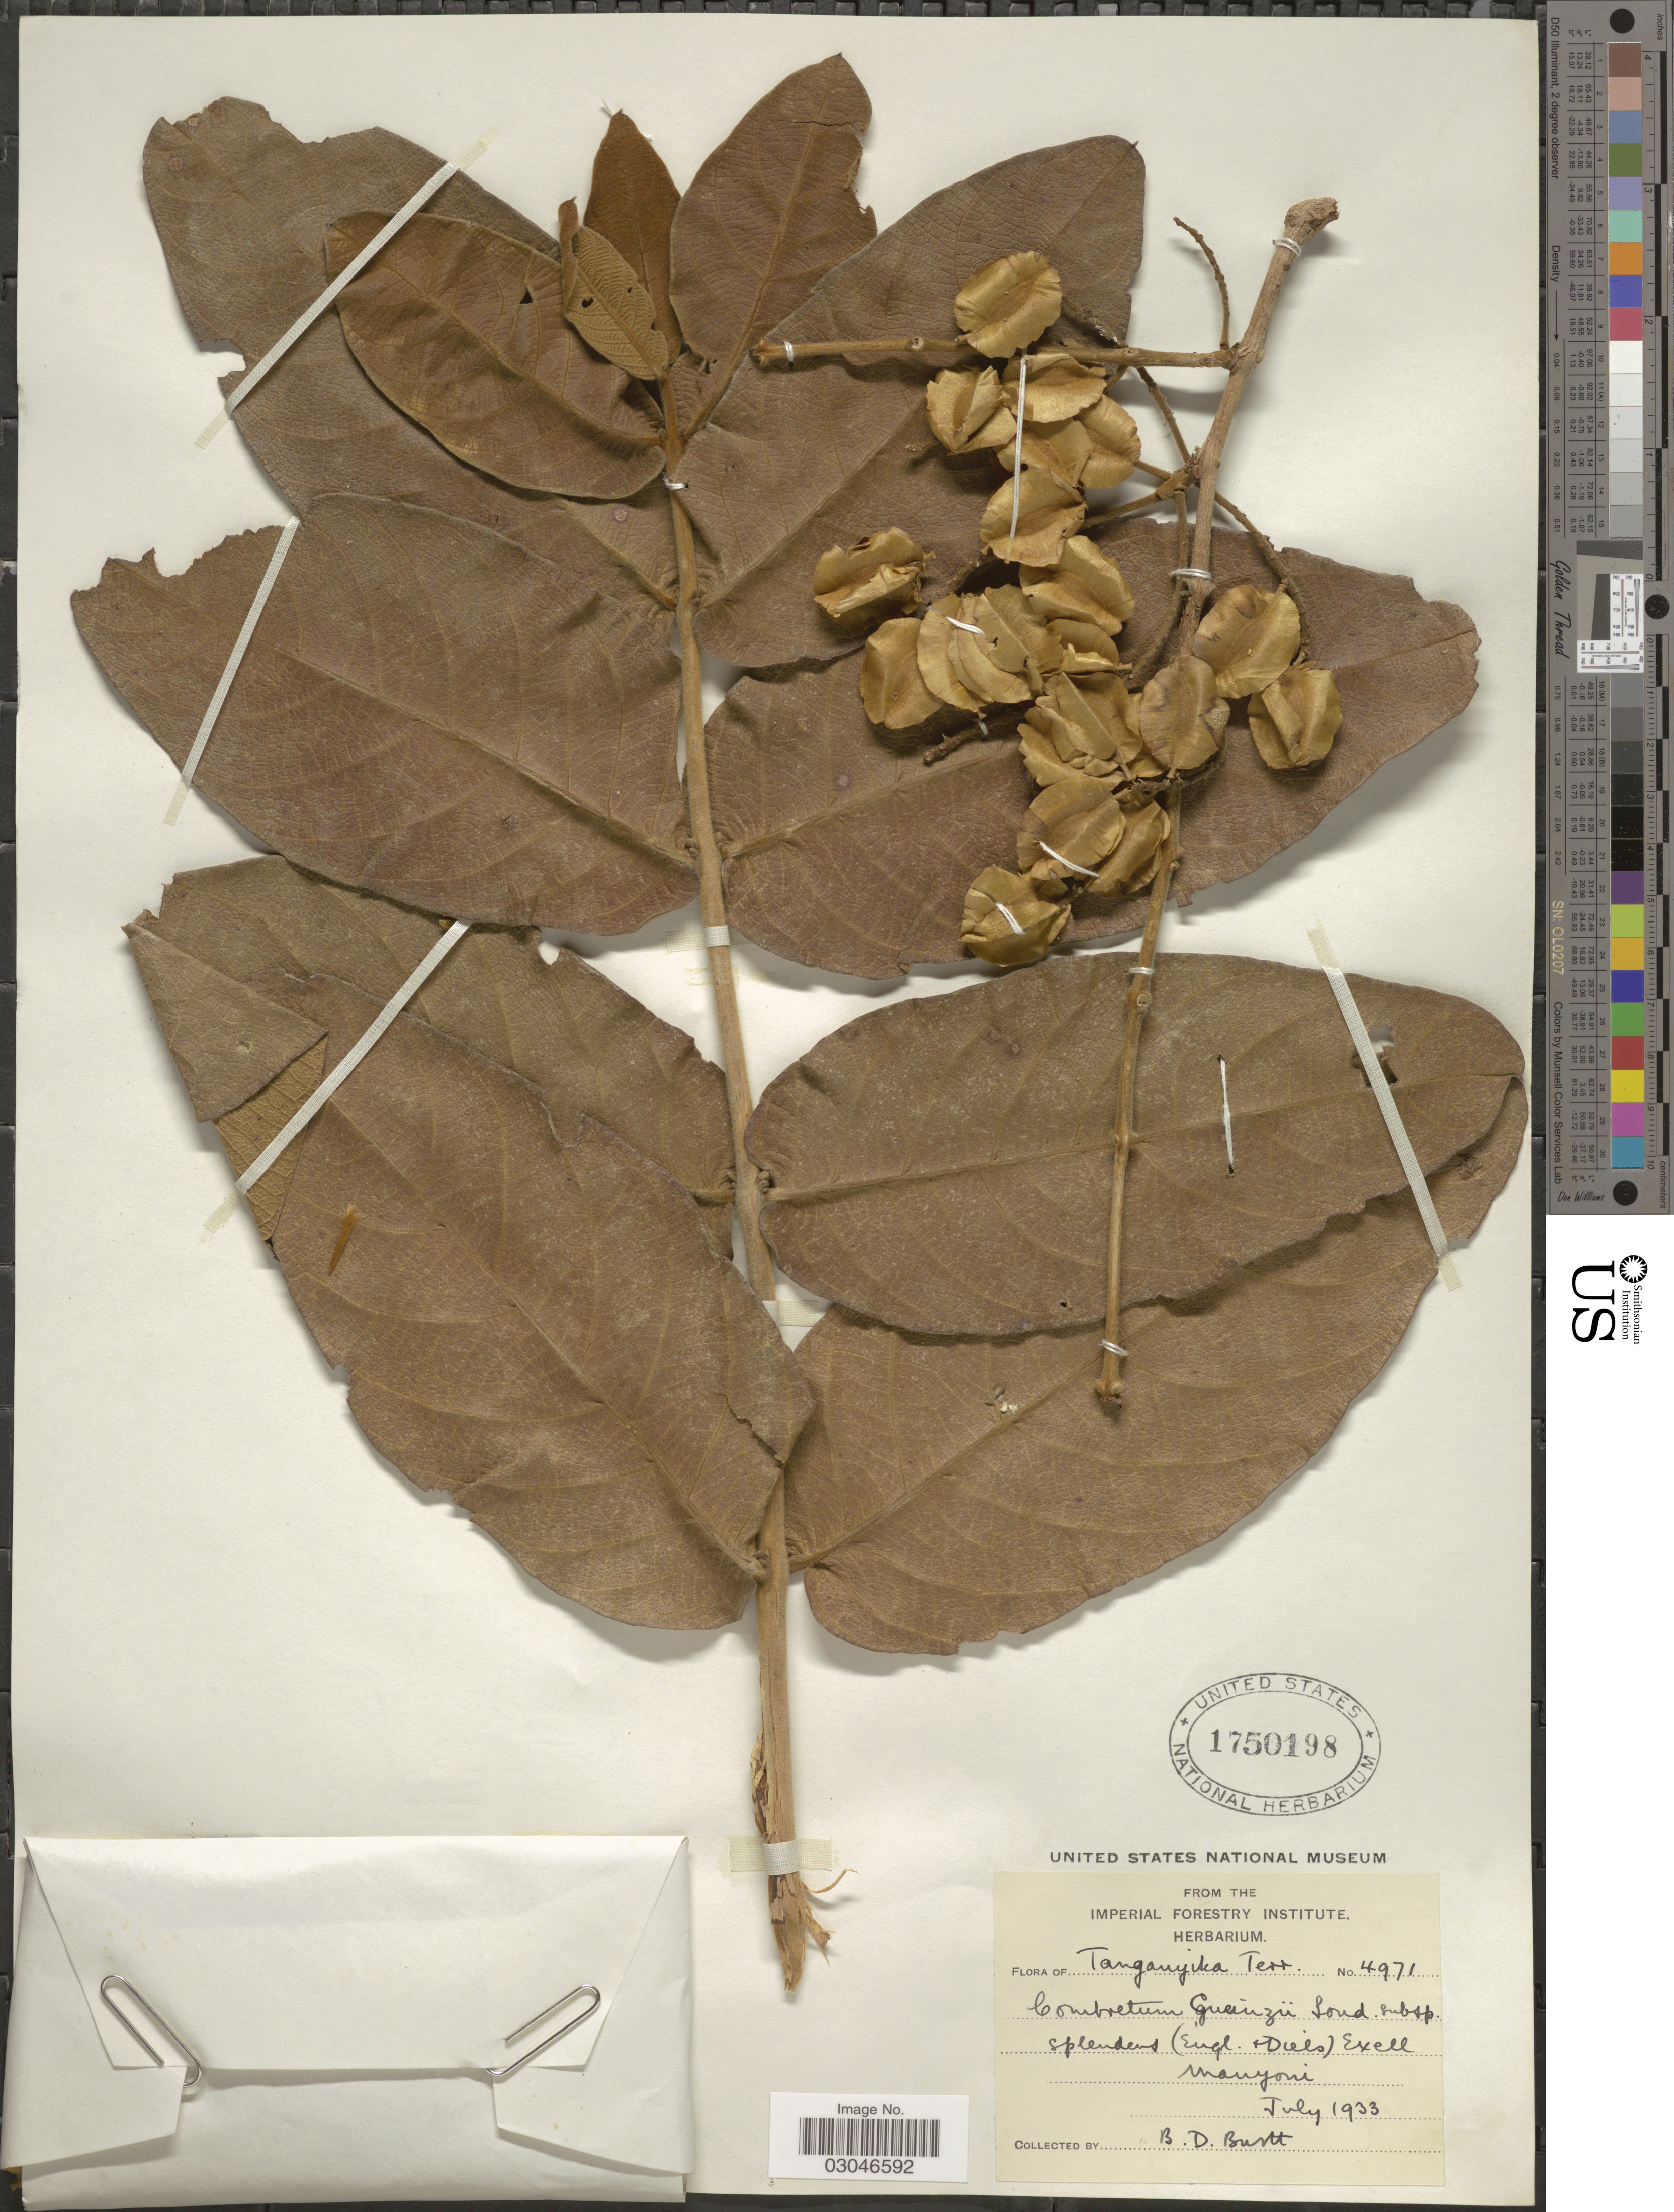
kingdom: Plantae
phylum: Tracheophyta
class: Magnoliopsida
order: Myrtales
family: Combretaceae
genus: Combretum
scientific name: Combretum gueinzii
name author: Sond.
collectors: B. D. Burtt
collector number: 4971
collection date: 1933-07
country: Tanzania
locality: Tanganyika Terr. Manyoni.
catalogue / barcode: US 1750198